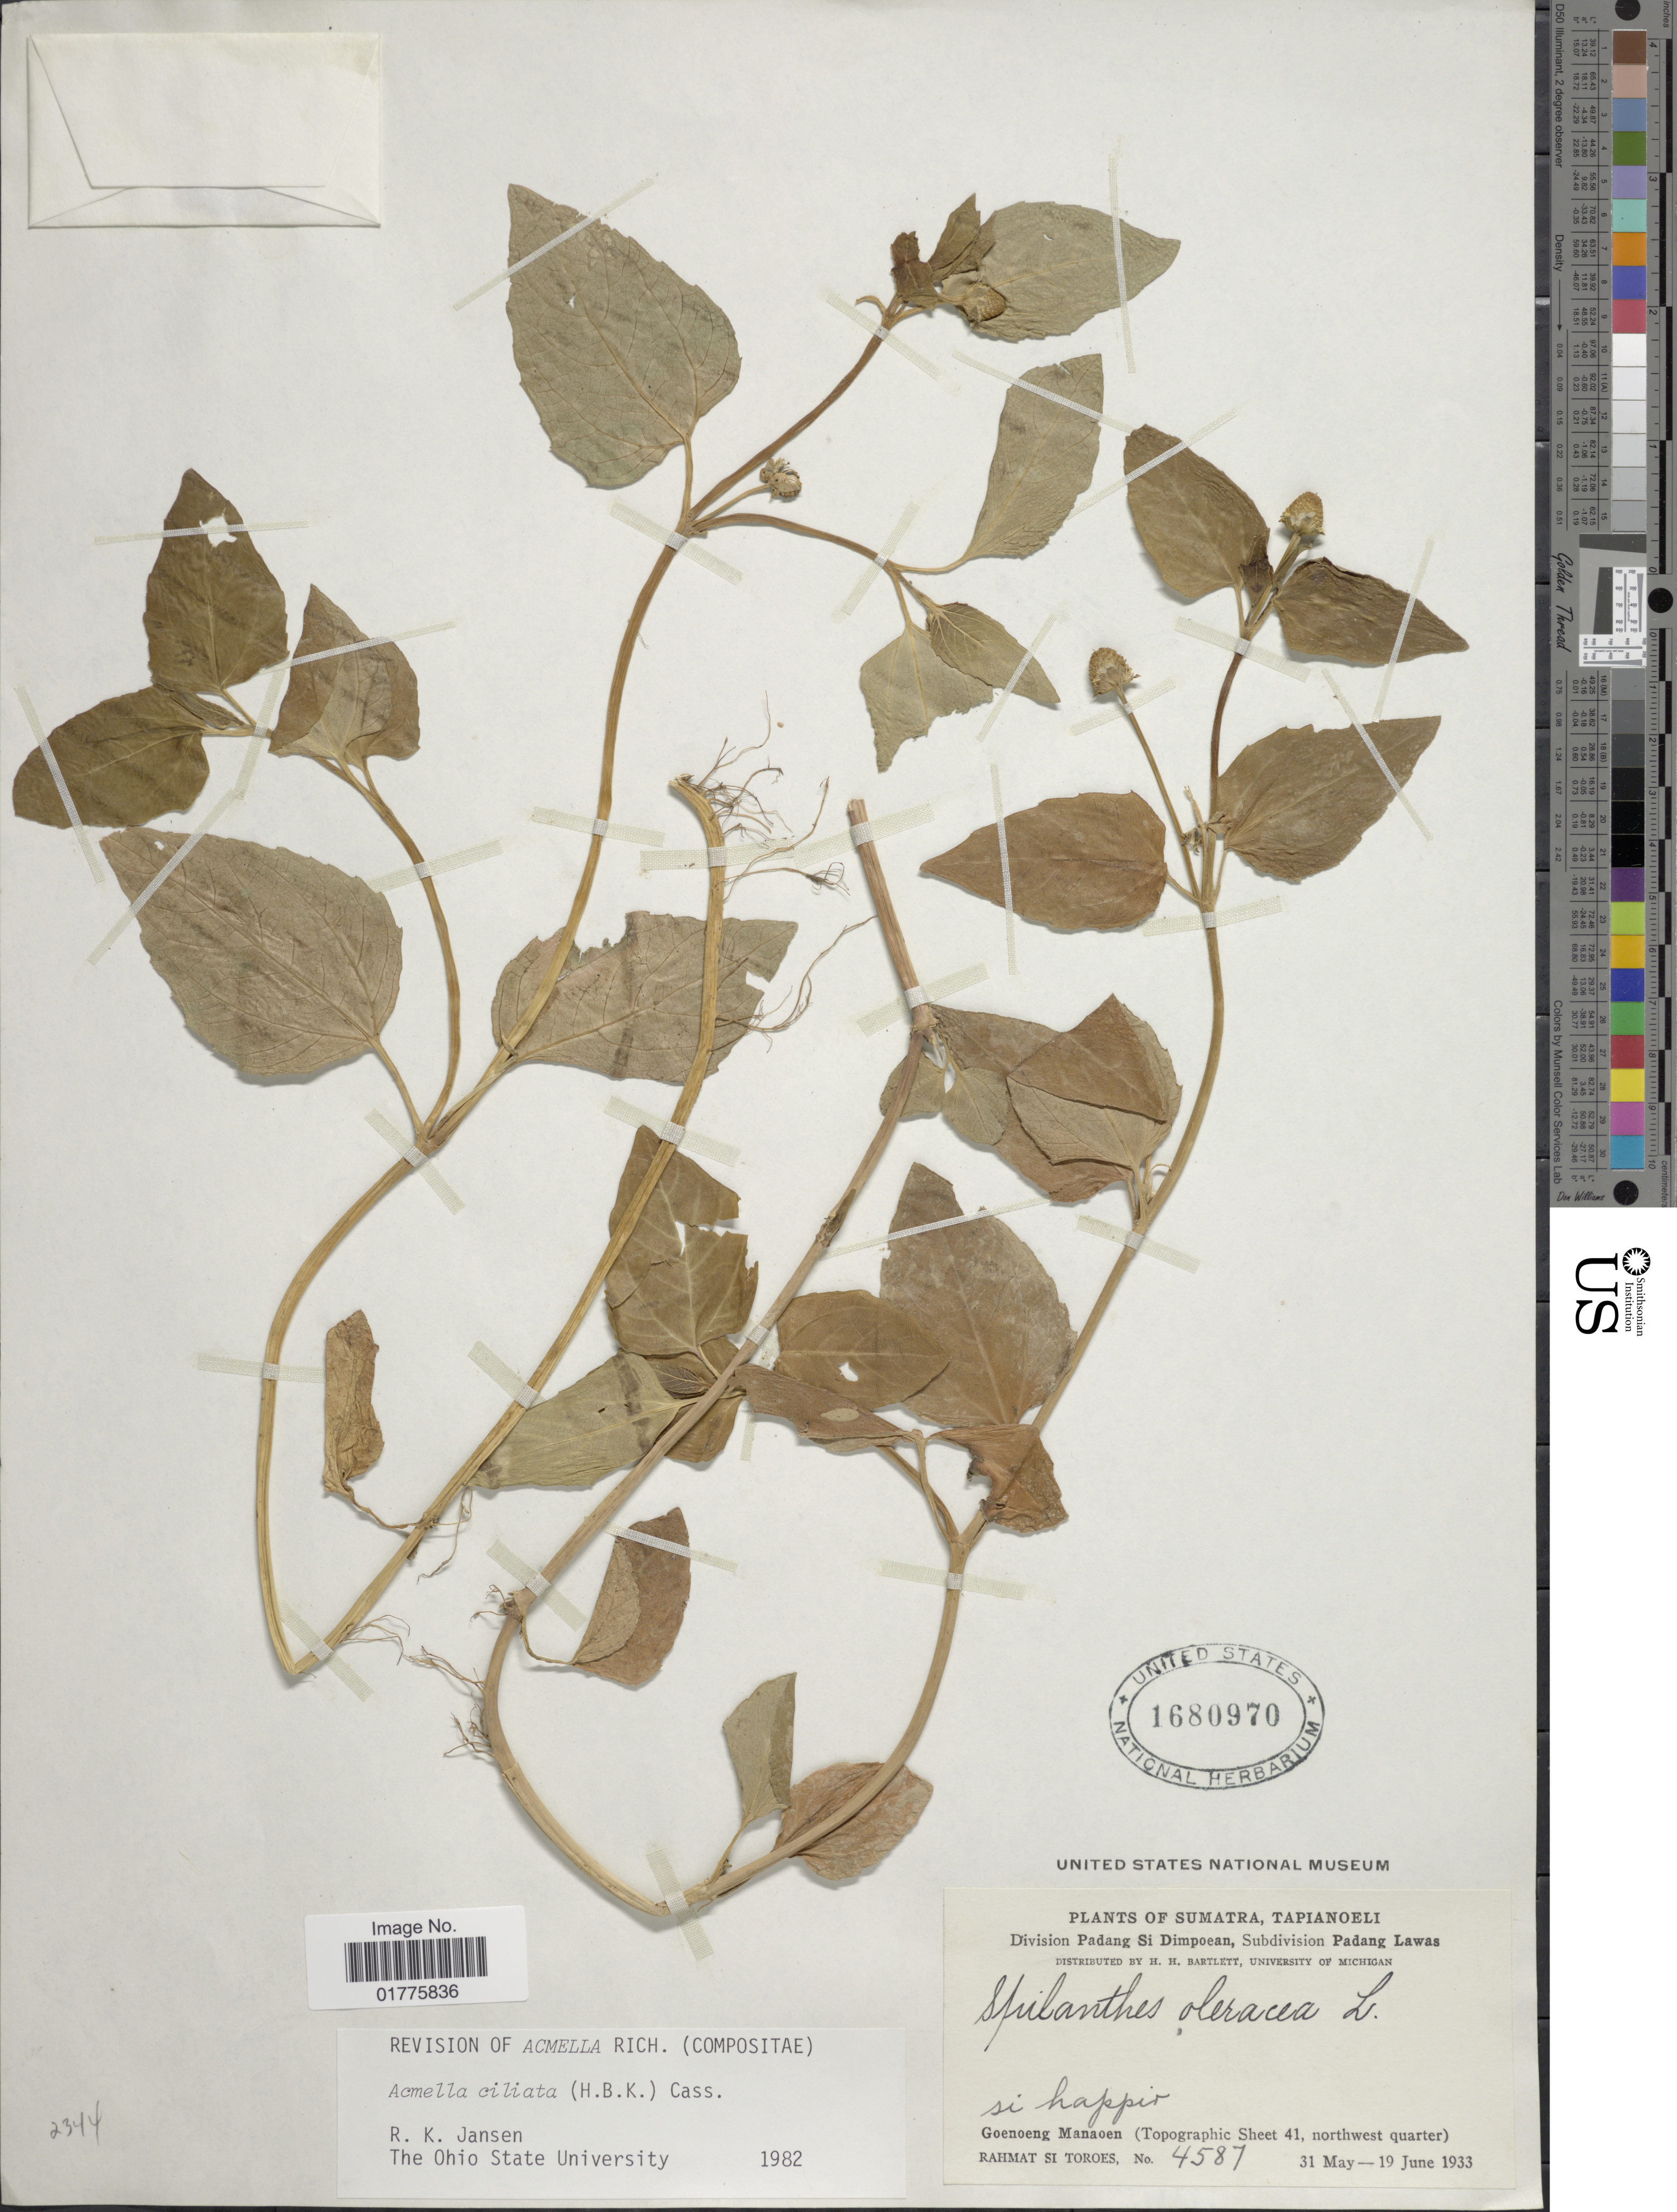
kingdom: Plantae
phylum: Tracheophyta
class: Magnoliopsida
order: Asterales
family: Asteraceae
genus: Acmella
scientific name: Acmella ciliata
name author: (Kunth) Cass.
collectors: Rahmat Si Boeea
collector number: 4587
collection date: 1933-05-31/1933-06-19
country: Indonesia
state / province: Sumatra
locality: Tapianoeli, Goenoeng Manaoen (Topographic Sheet 41, northwest quarter)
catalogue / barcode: US 1680970